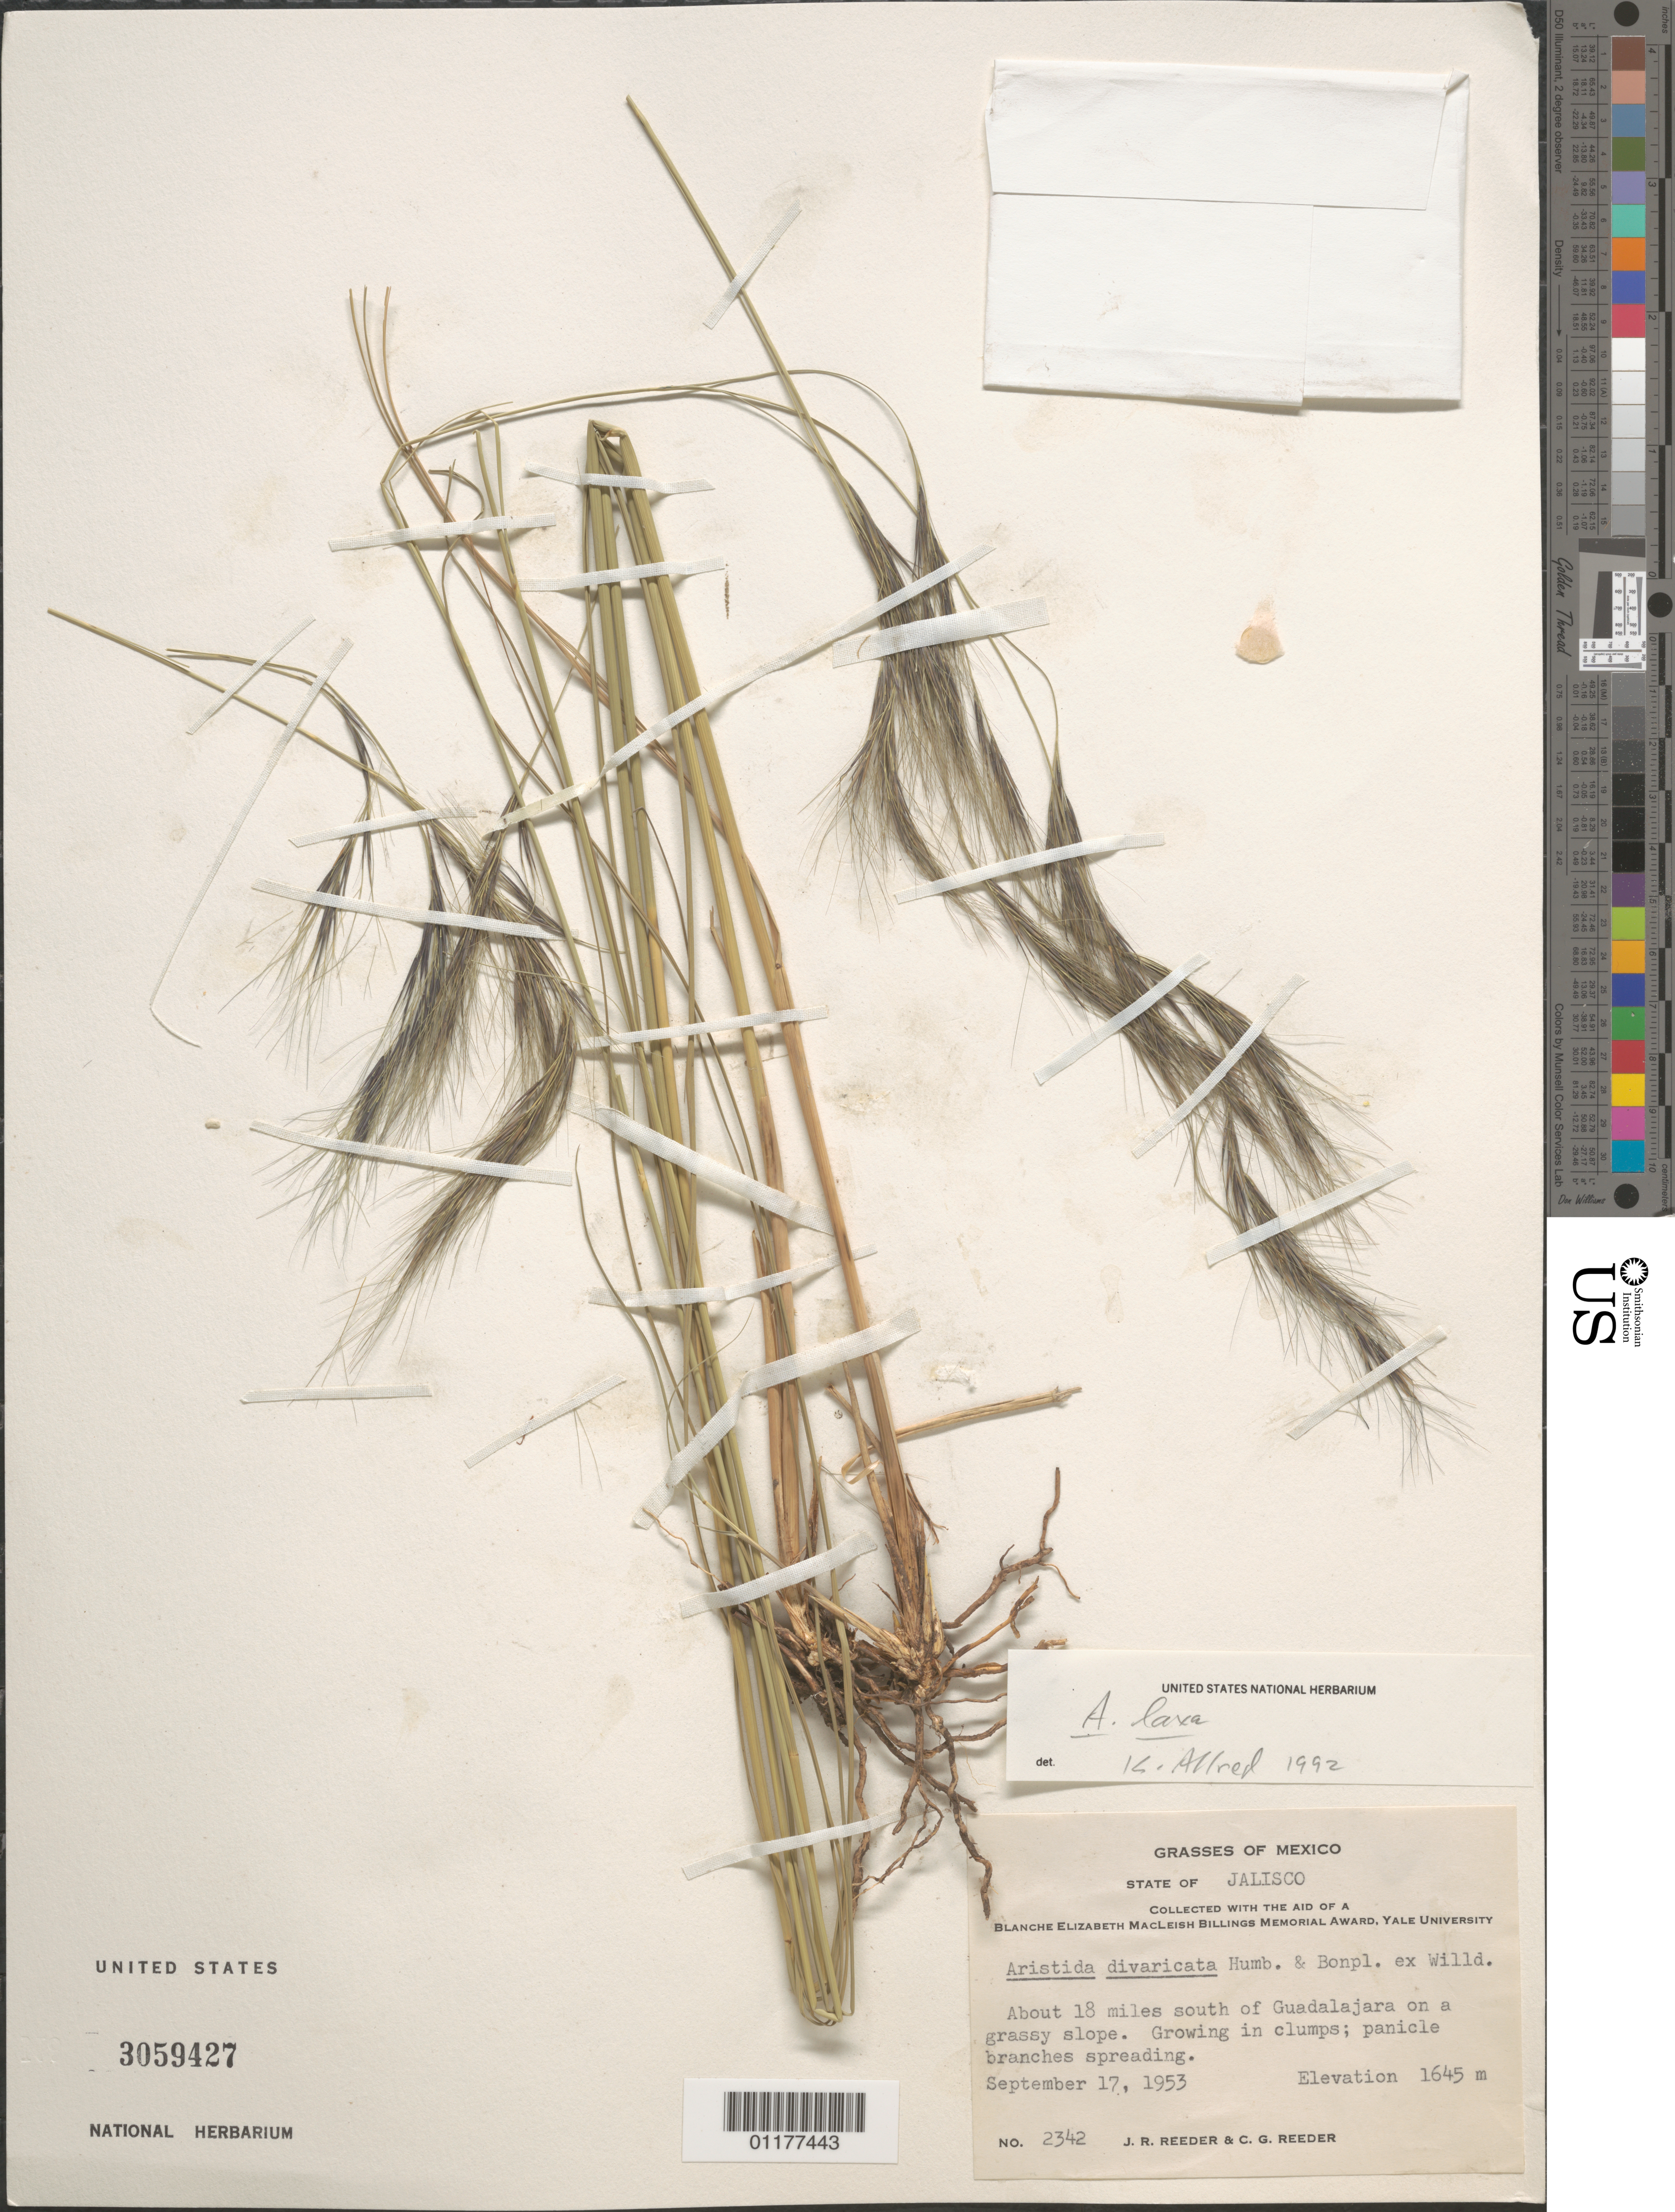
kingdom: Plantae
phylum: Tracheophyta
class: Liliopsida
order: Poales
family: Poaceae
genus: Aristida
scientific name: Aristida laxa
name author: Cav.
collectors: J. R. Reeder & C. G. Reeder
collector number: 2342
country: Mexico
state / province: Jalisco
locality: About 18 mi. S of Guadalajara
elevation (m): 1645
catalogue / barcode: US 3059427